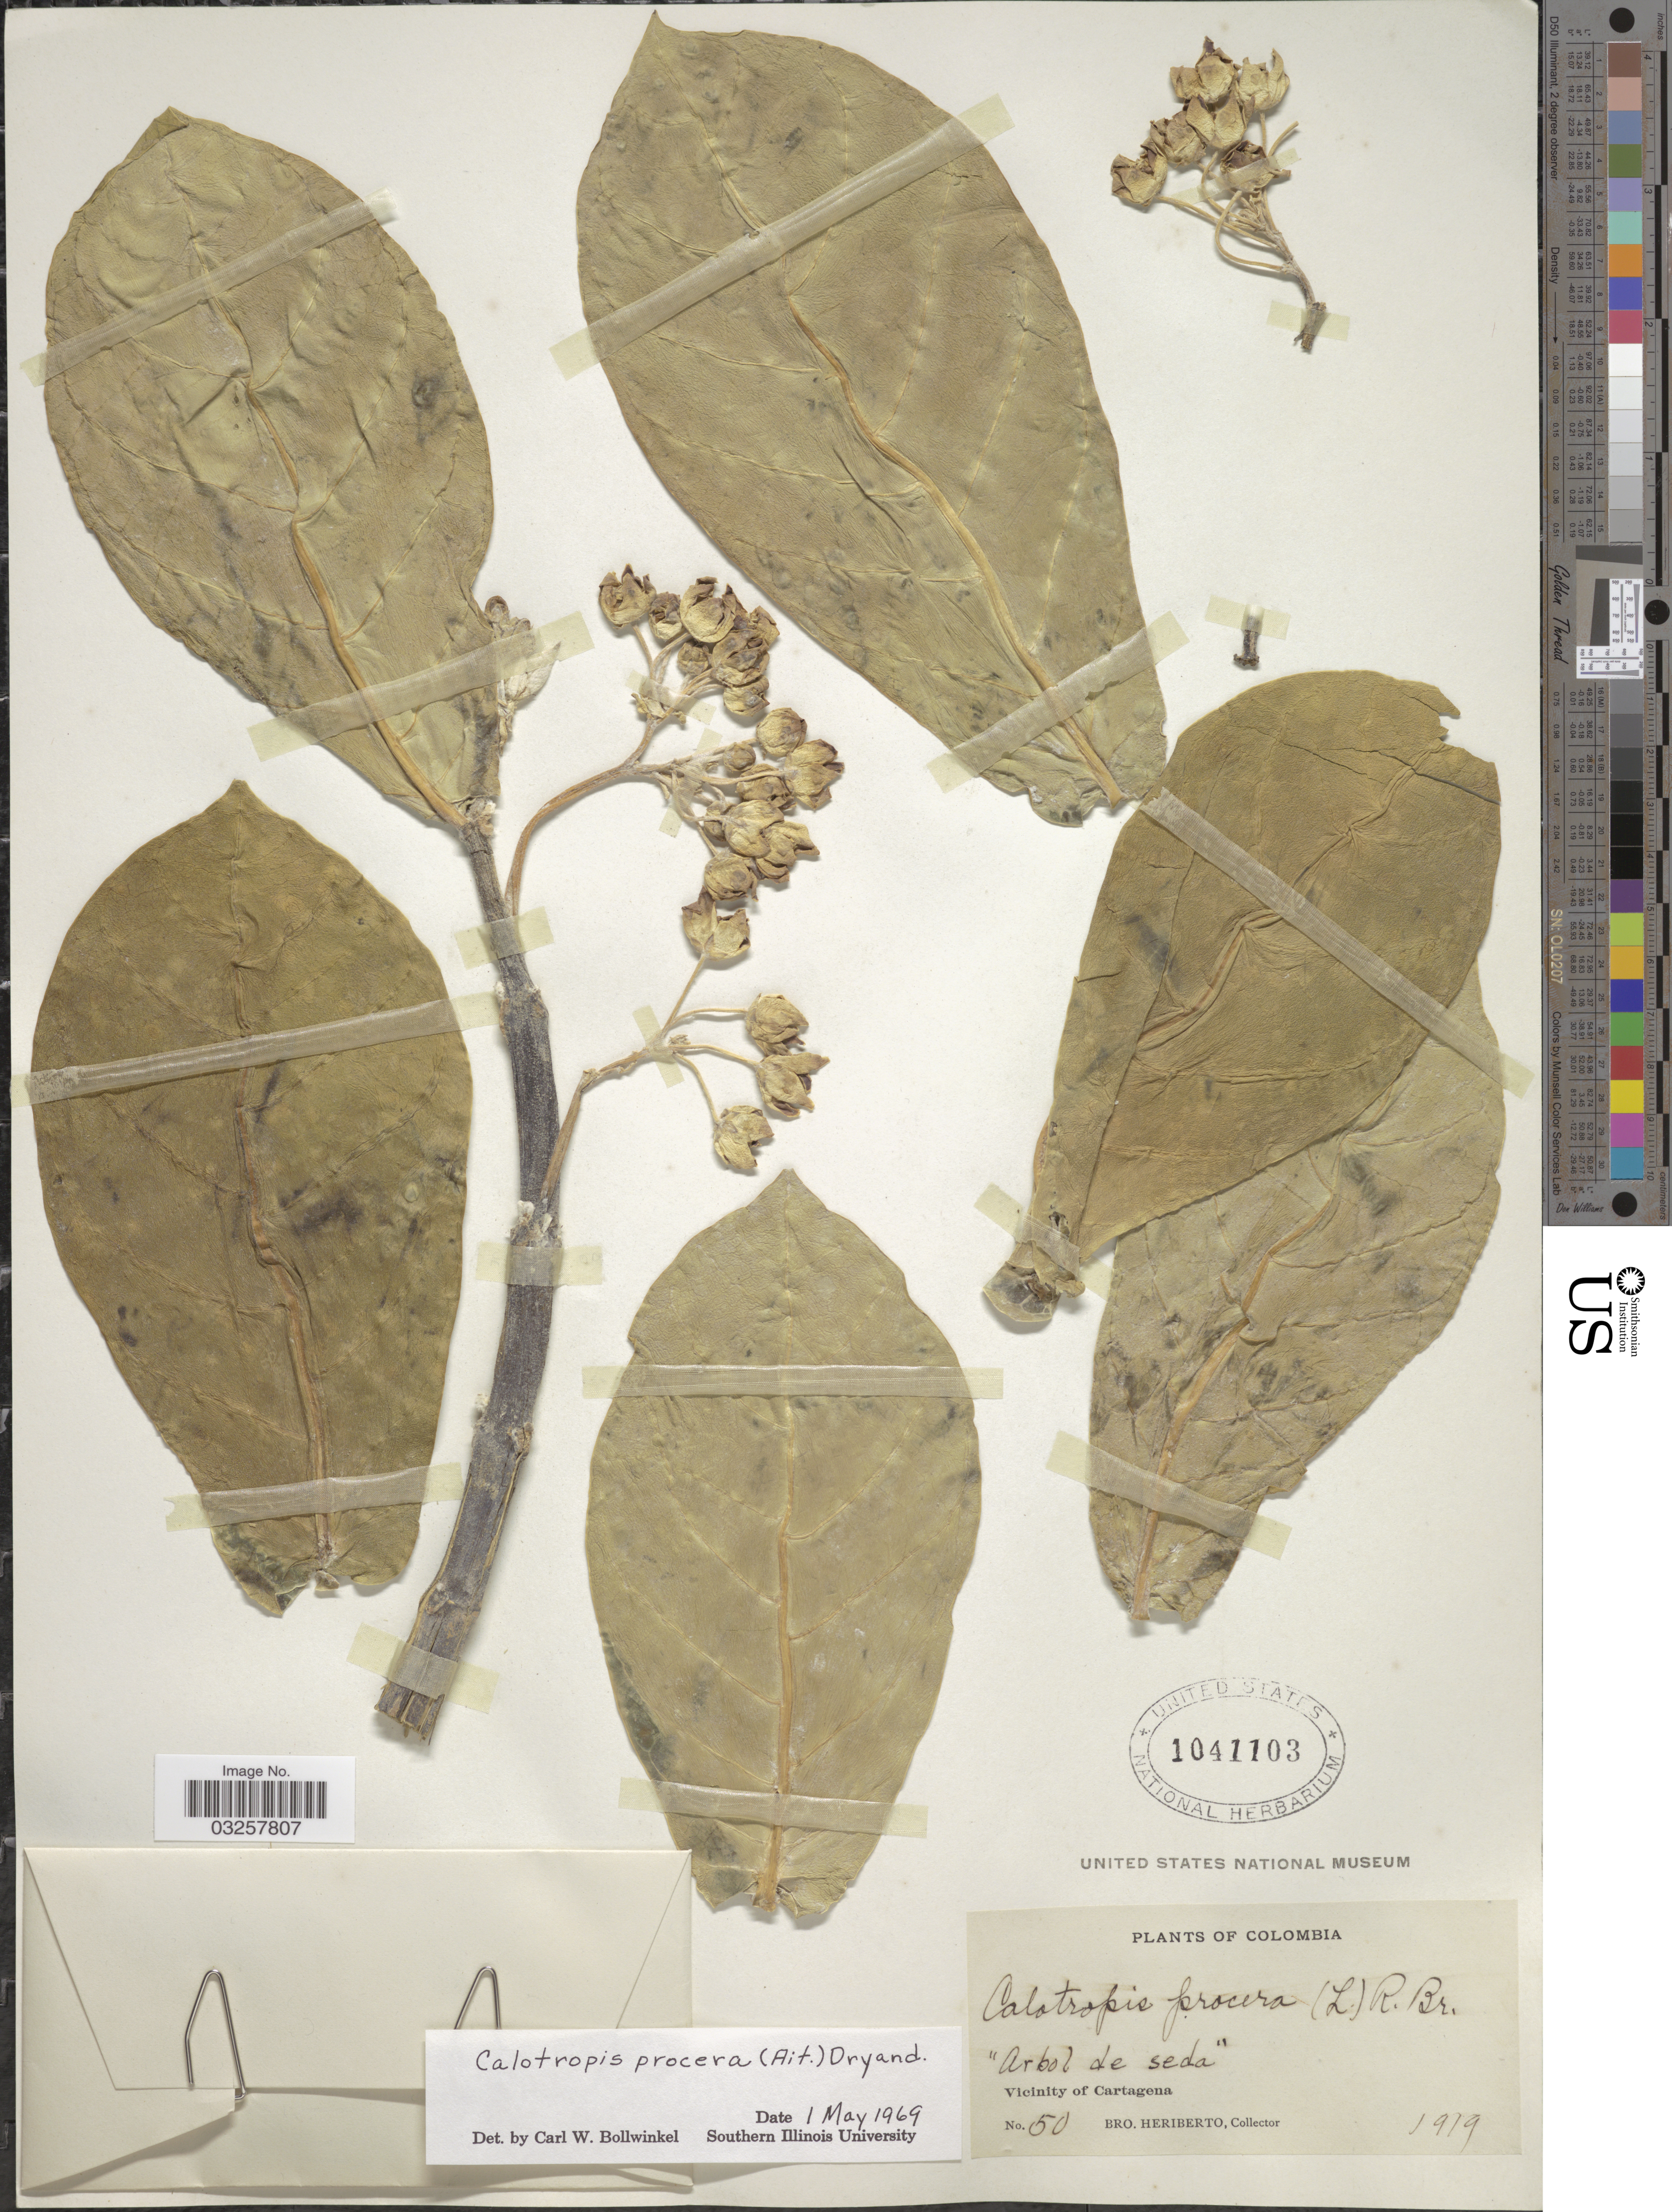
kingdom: Plantae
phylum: Tracheophyta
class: Magnoliopsida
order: Gentianales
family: Apocynaceae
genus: Calotropis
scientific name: Calotropis procera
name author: (Aiton) W.T. Aiton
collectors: B. Heriberto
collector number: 50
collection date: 1919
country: Colombia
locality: Vicinity of Cartagena.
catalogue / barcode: US 1041103